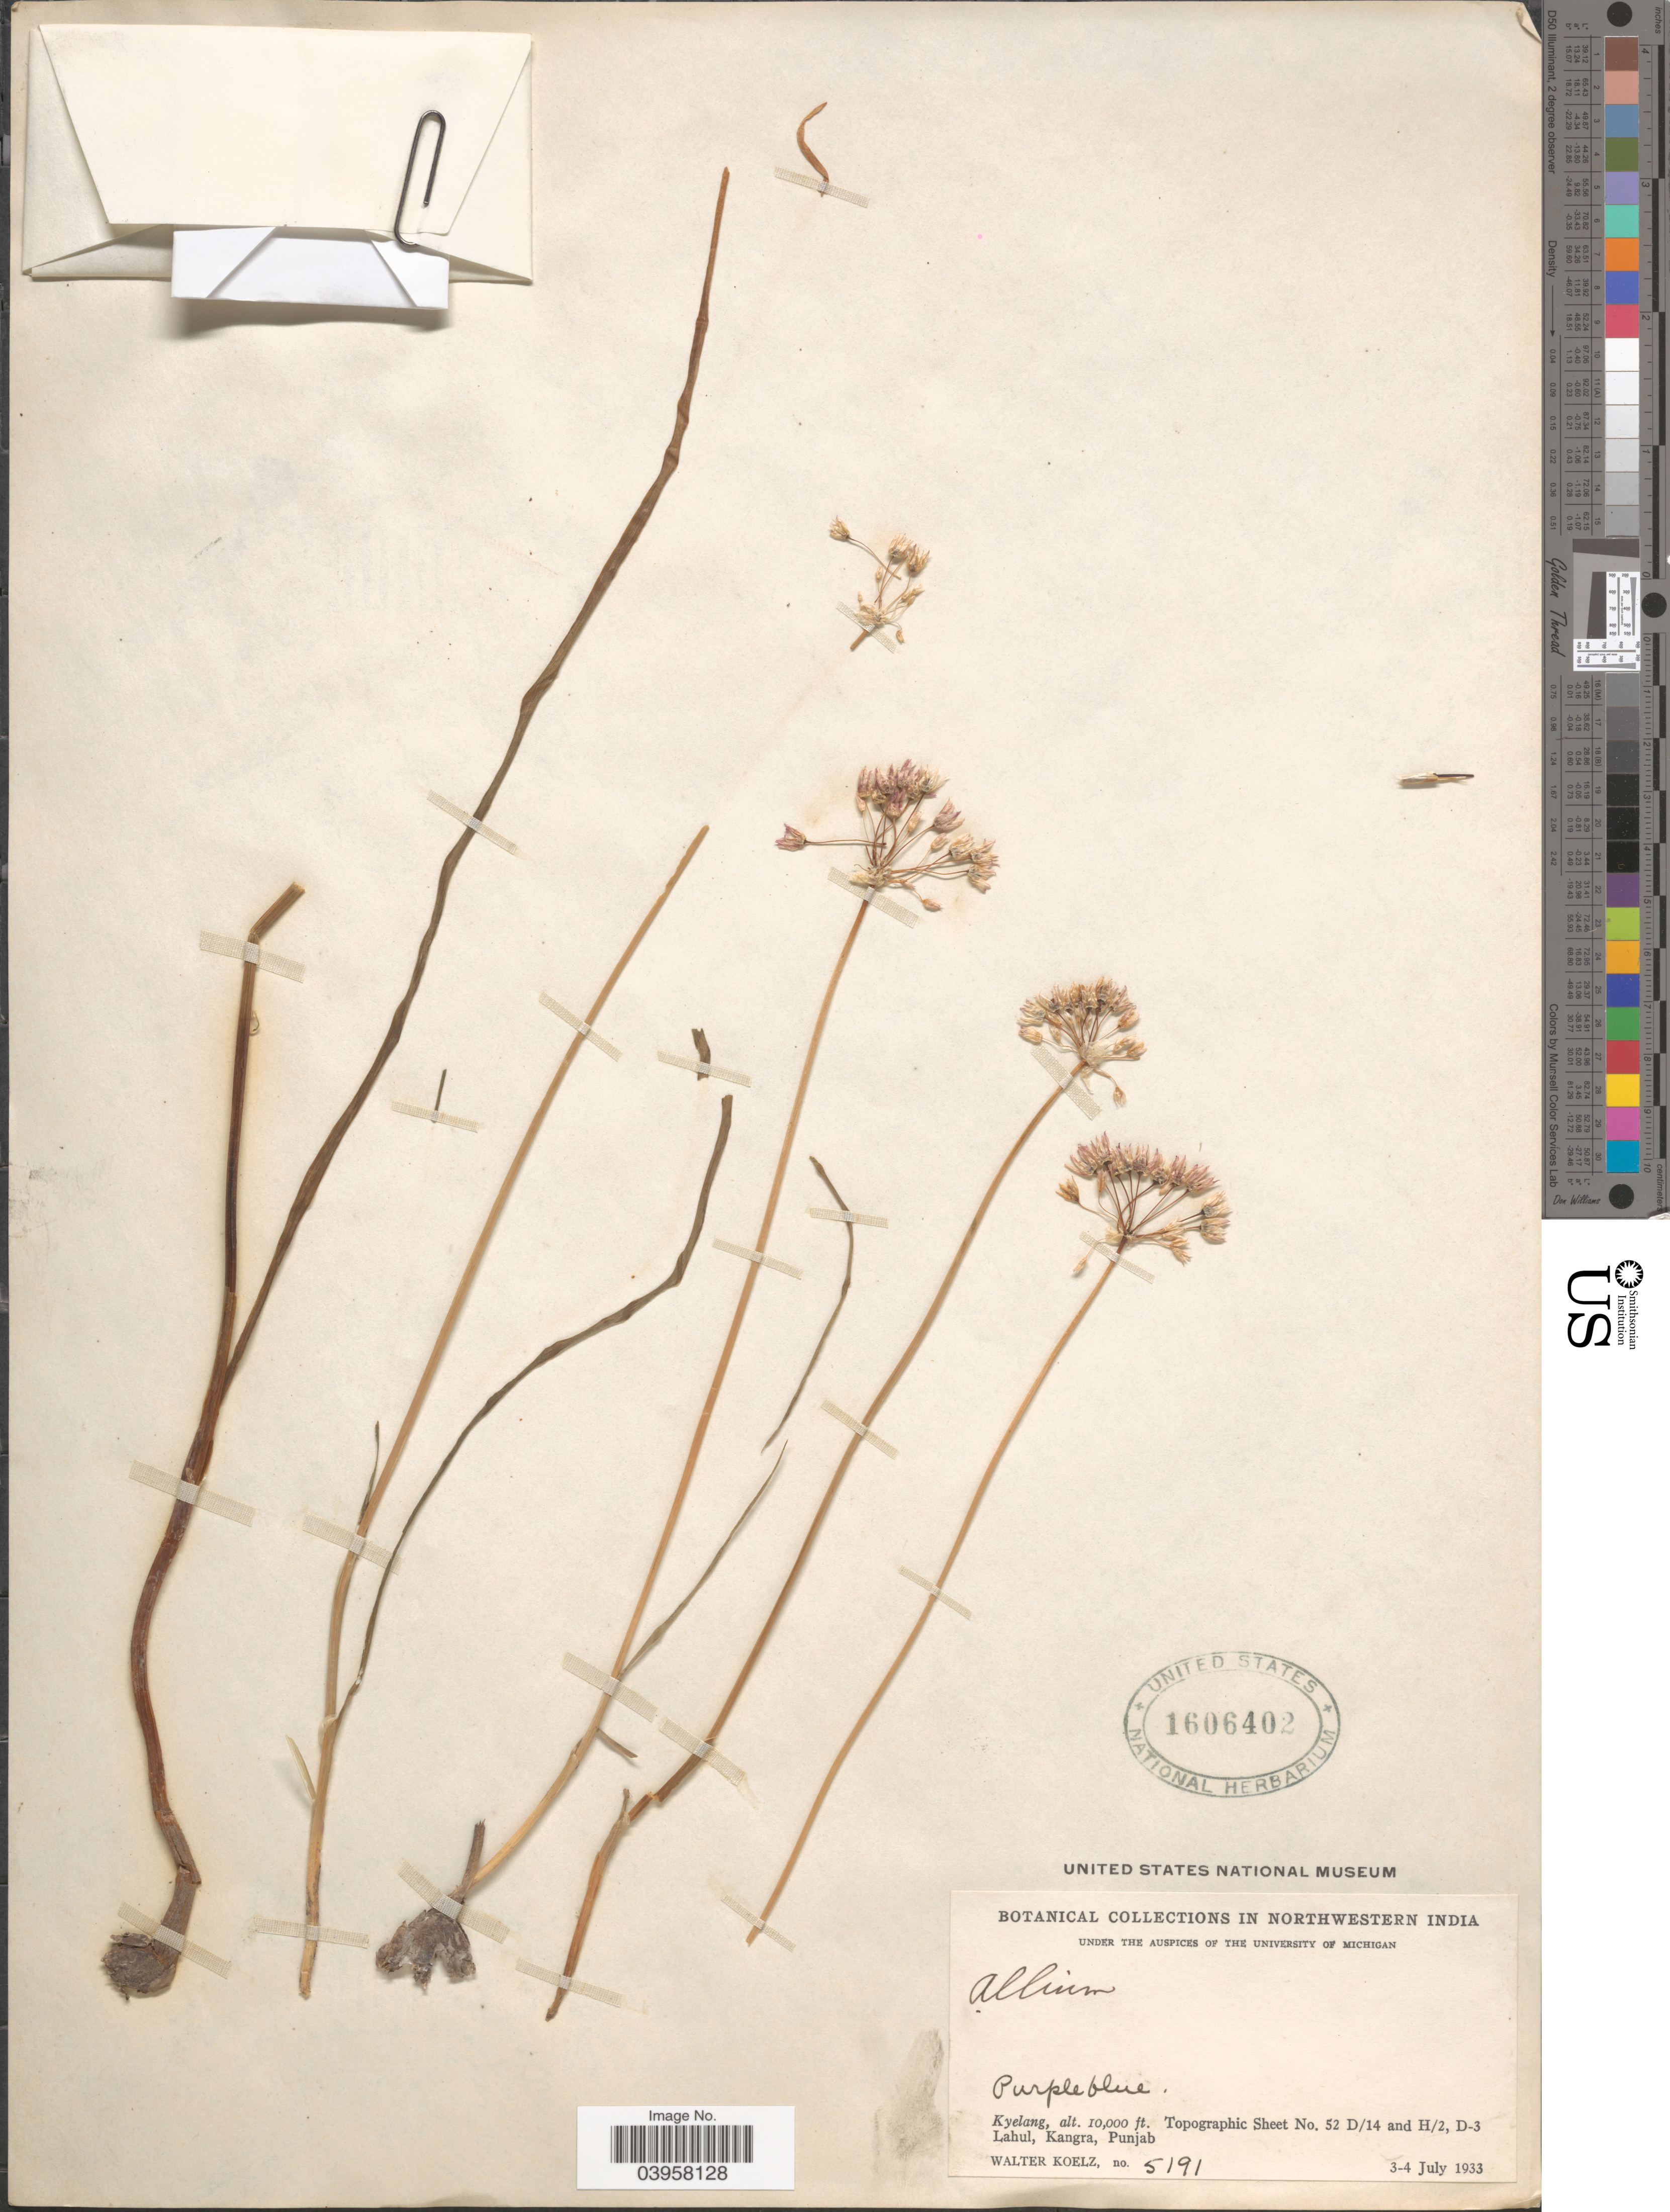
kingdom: Plantae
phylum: Tracheophyta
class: Liliopsida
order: Asparagales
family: Amaryllidaceae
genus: Allium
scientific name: Allium sp.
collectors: W. N. Koelz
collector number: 5191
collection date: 1933-07-03/1933-07-04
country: India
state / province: Punjab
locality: In Northwestern India. Kyelang. Topographic Sheet No. 52 D/14 and H/2, D-3. Lahul, Kangra.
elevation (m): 3048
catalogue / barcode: US 1606402